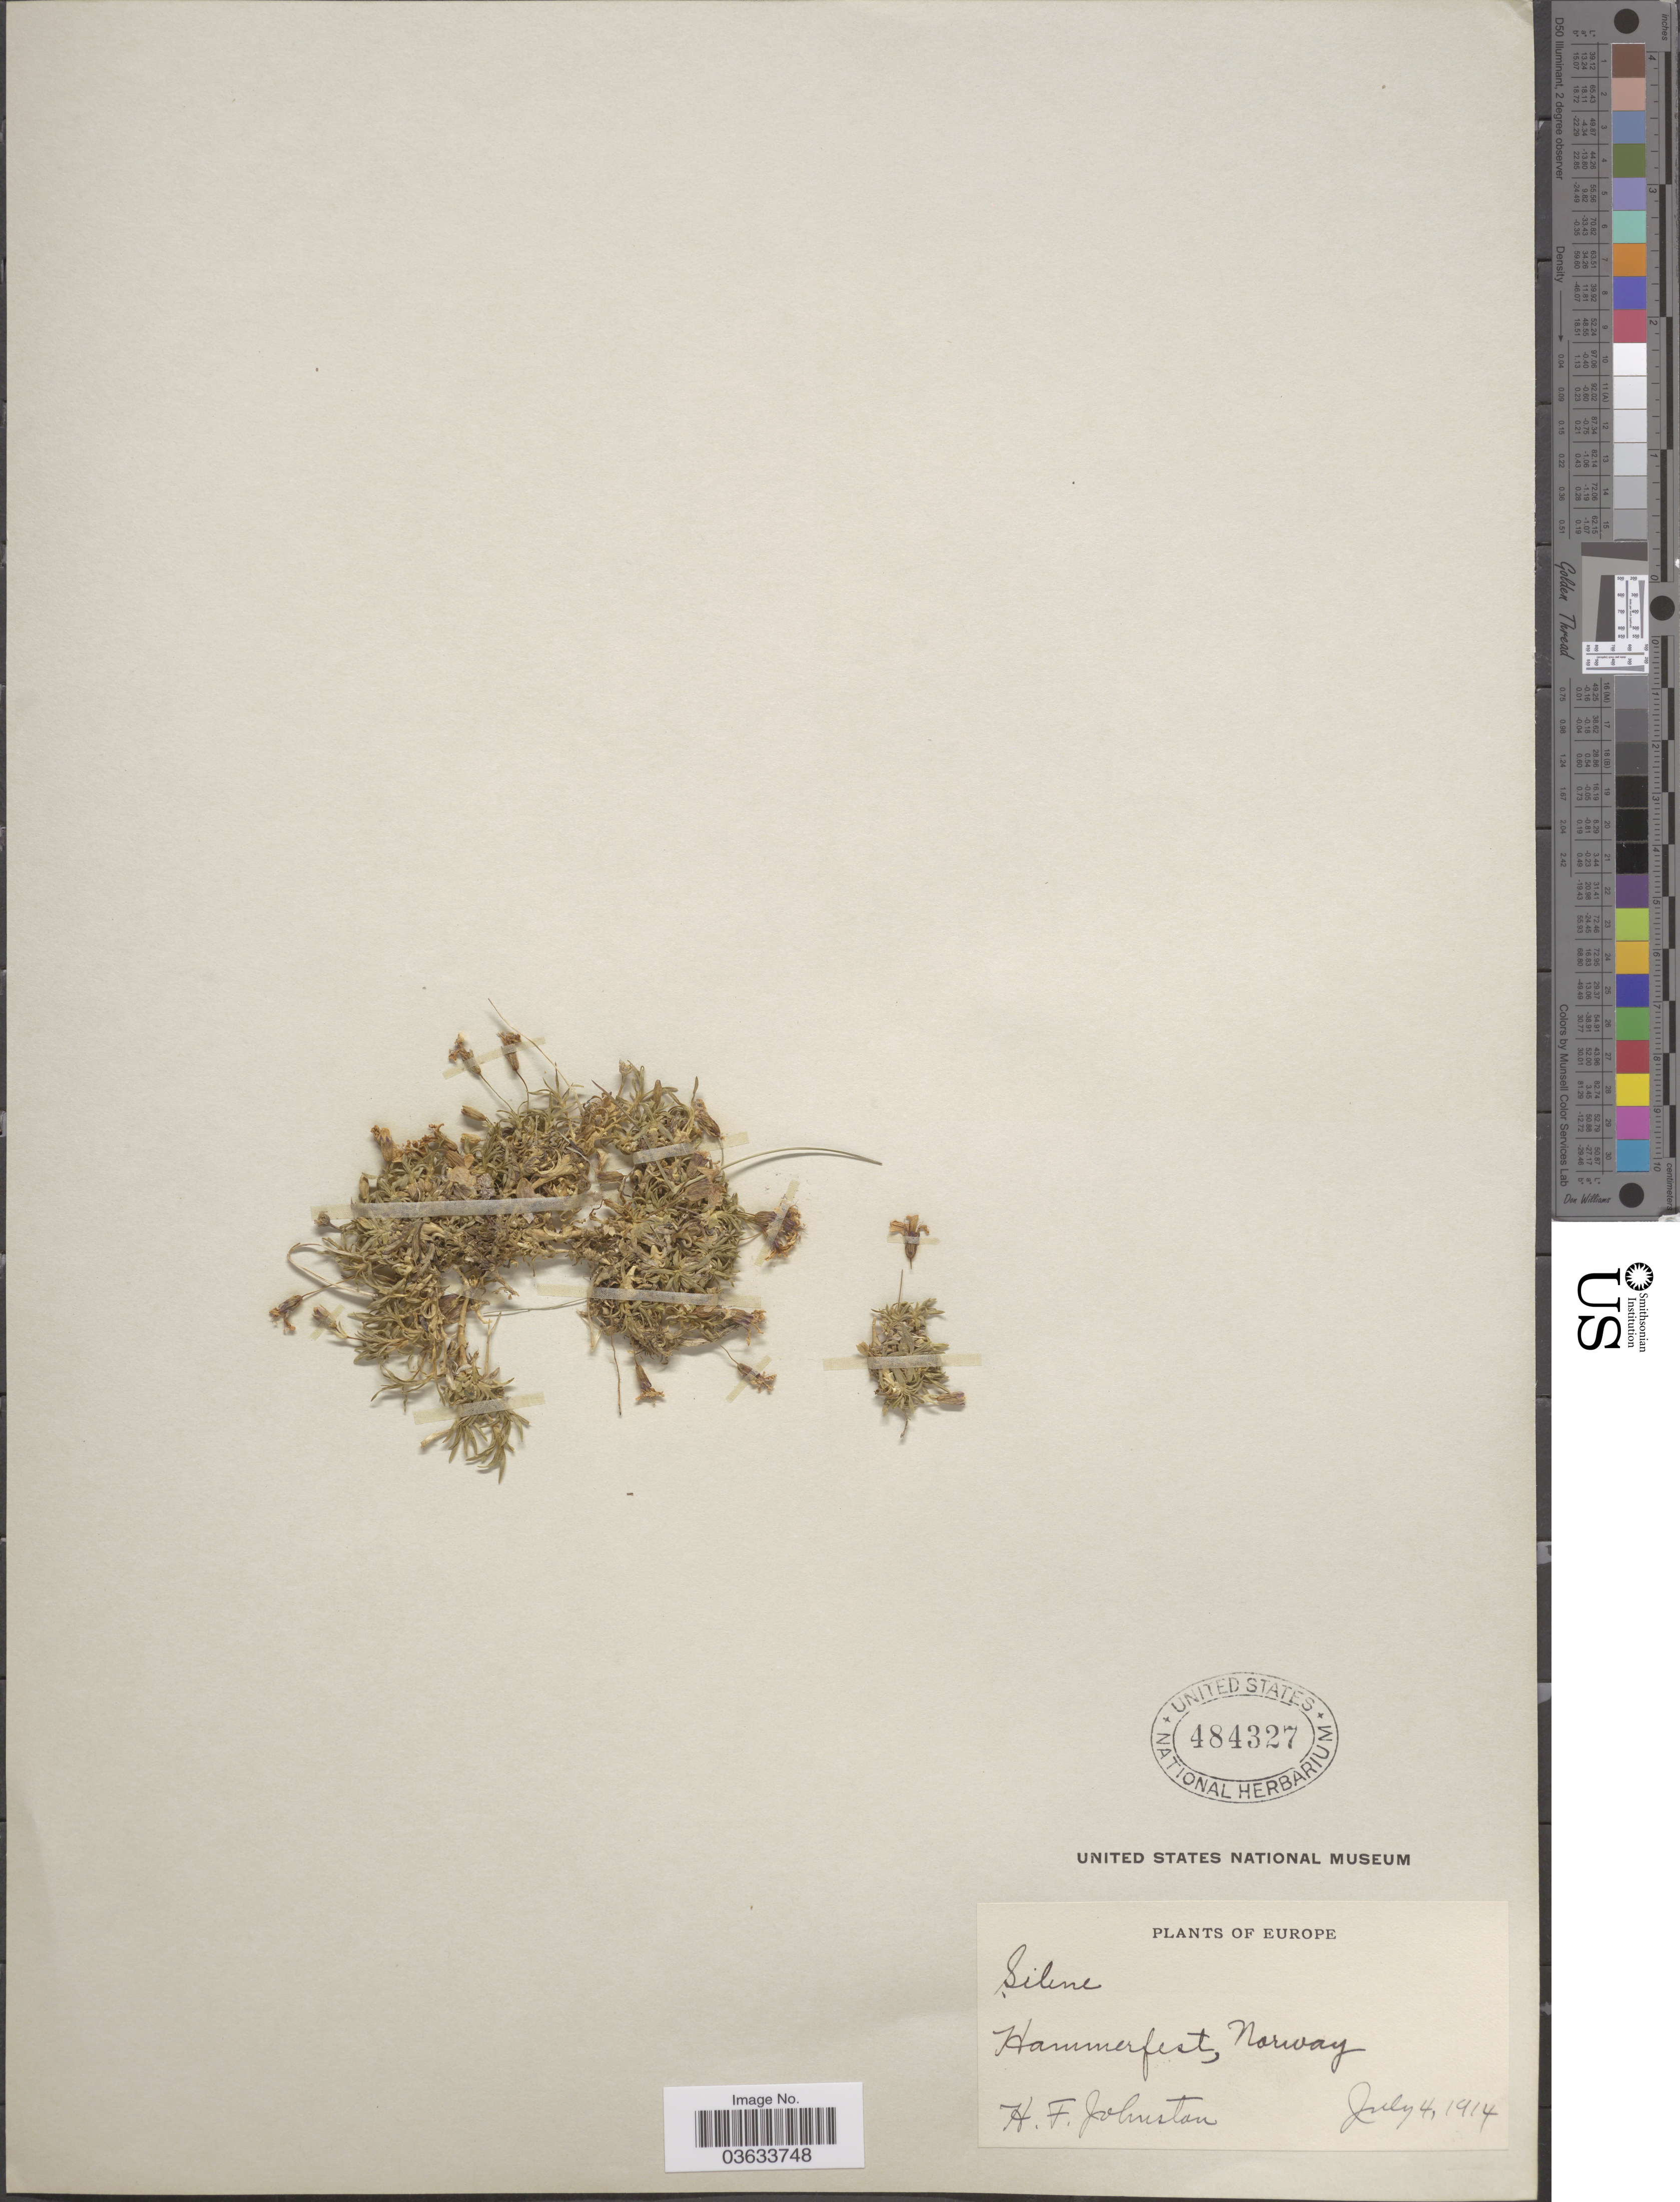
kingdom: Plantae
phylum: Tracheophyta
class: Magnoliopsida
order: Caryophyllales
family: Caryophyllaceae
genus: Silene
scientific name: Silene sp.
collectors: H. Johnston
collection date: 1914-07-04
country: Norway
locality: Hammerfest.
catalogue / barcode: US 484327